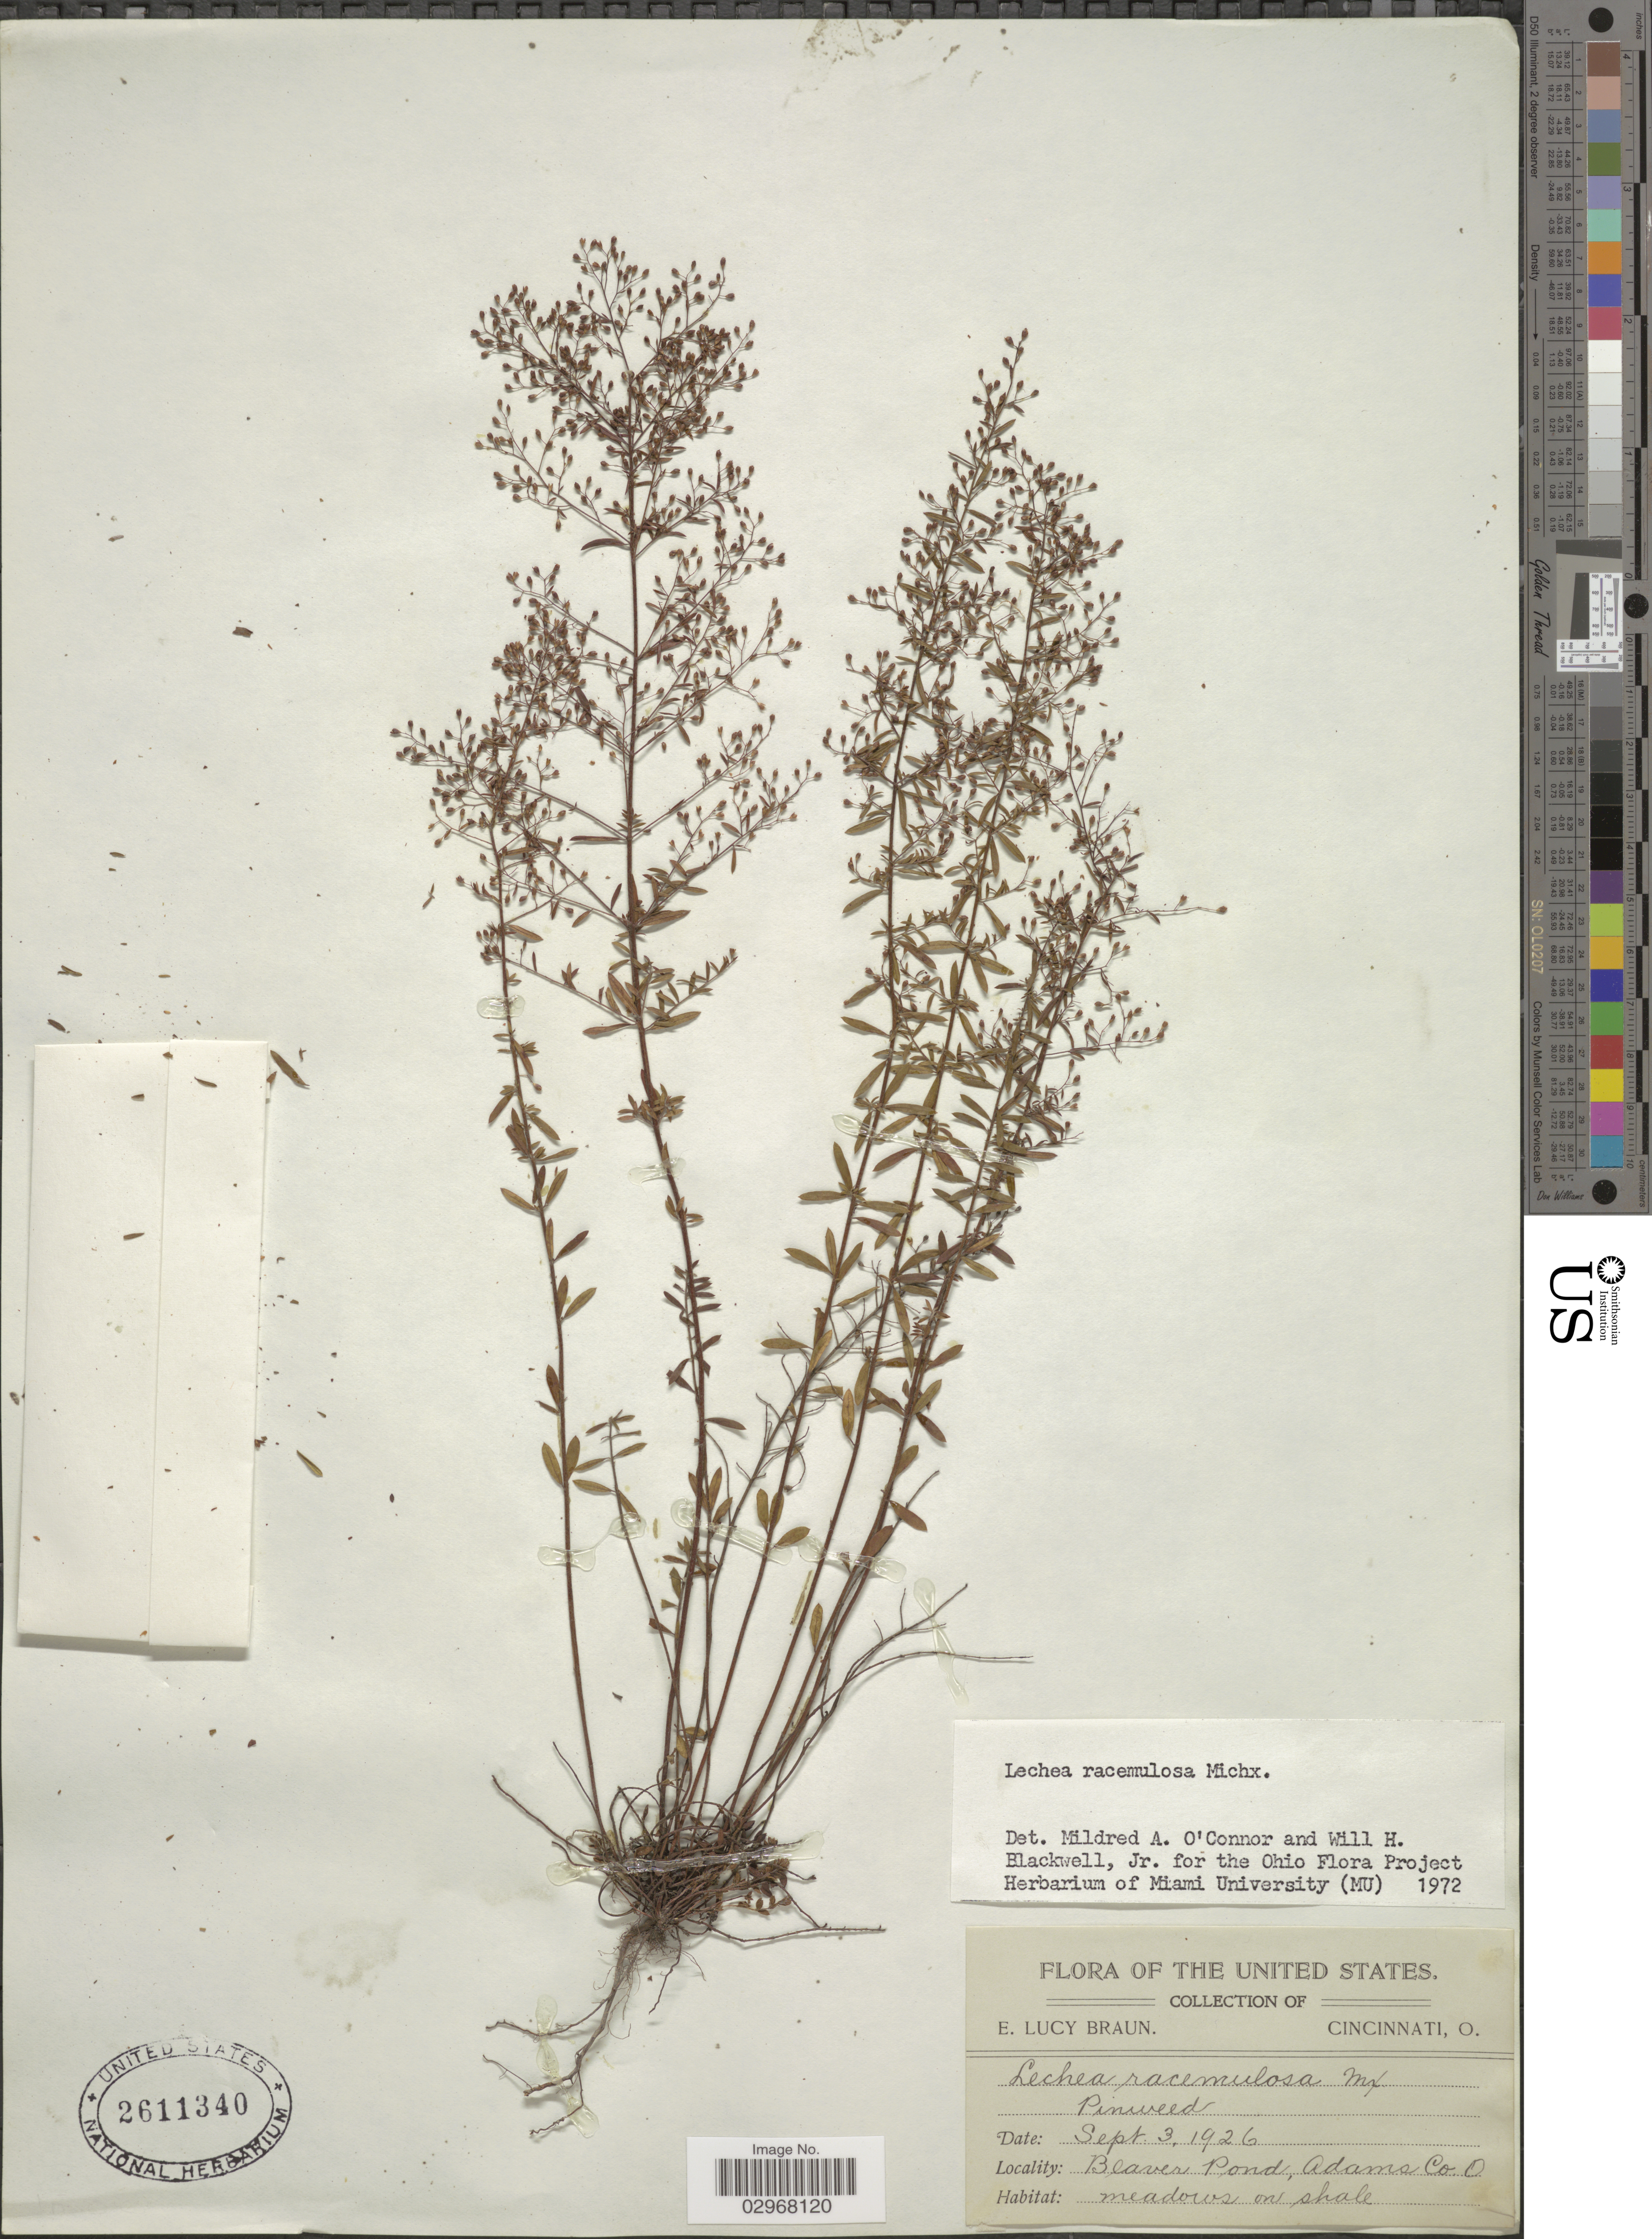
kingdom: Plantae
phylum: Tracheophyta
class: Magnoliopsida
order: Malvales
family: Cistaceae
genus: Lechea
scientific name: Lechea racemulosa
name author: Michx.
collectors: E. L. Braun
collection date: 1926-09-03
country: United States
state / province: Ohio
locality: Beaver Pond, Adams Co. O.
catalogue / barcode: US 2611340